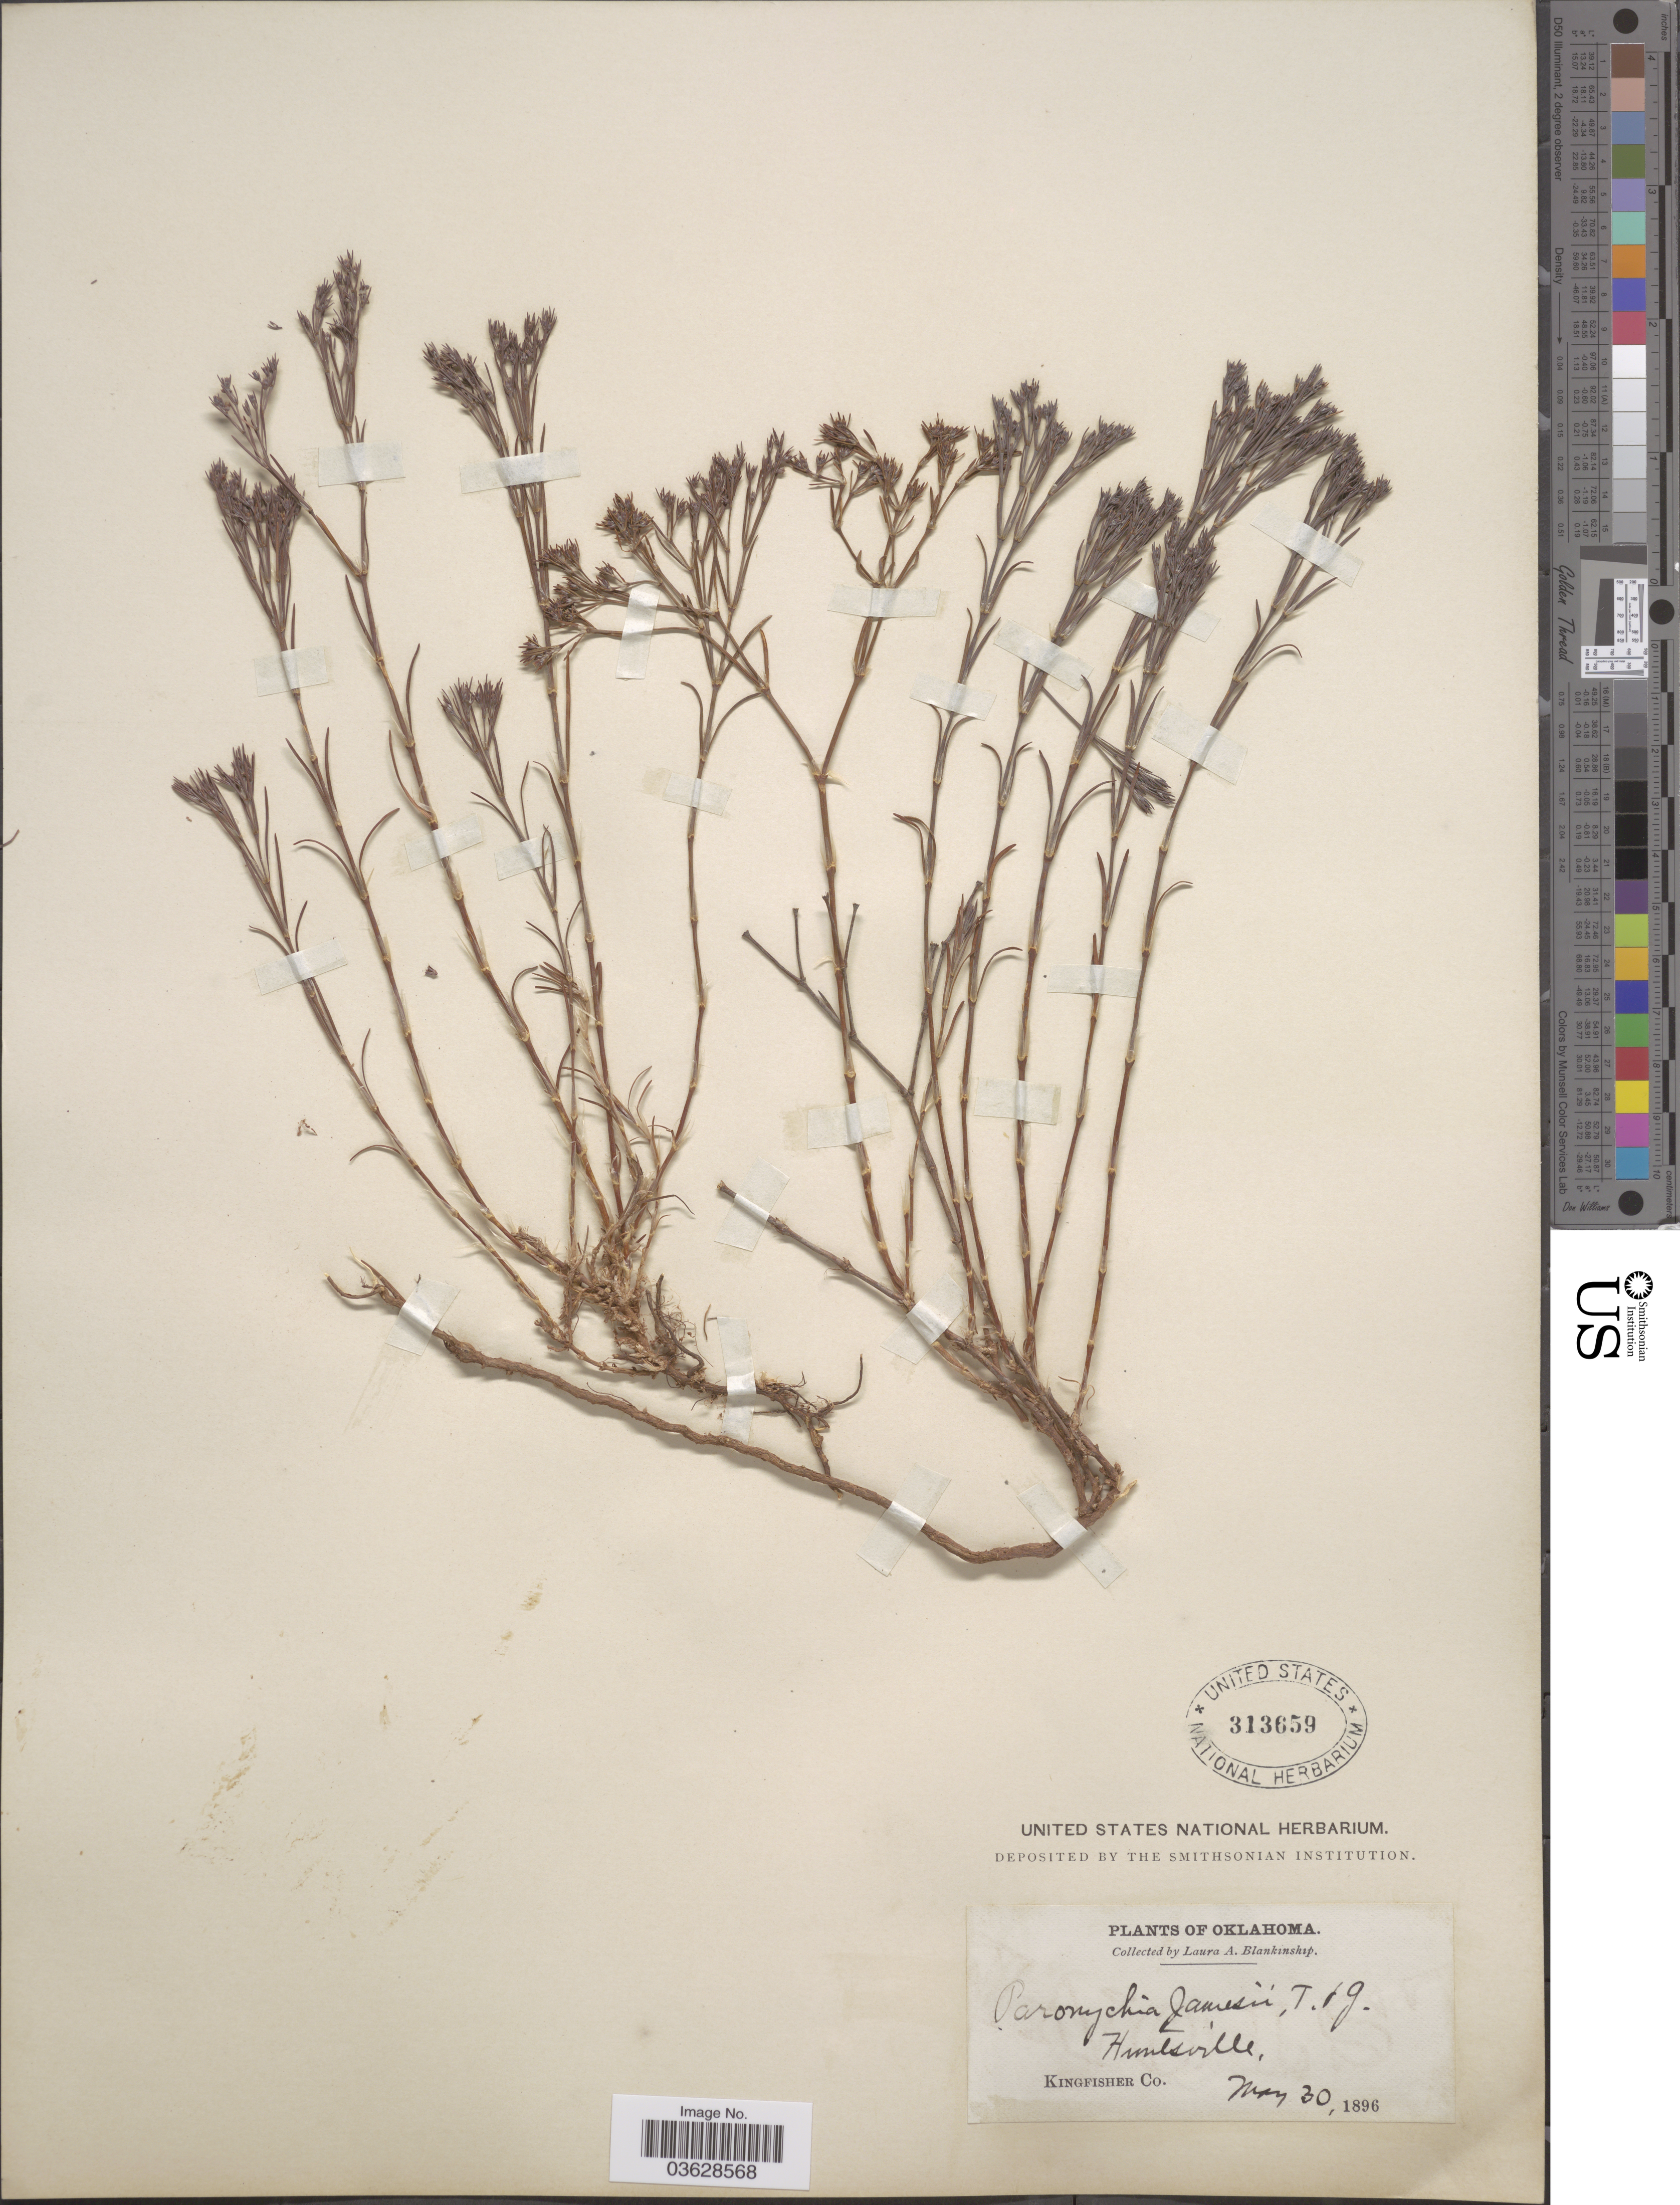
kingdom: Plantae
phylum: Tracheophyta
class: Magnoliopsida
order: Caryophyllales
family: Caryophyllaceae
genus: Paronychia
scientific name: Paronychia jamesii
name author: Torr. & A. Gray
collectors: L. A. Blankinship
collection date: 1896-05-30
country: United States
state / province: Oklahoma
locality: Huntsville. Kingfisher Co.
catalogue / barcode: US 313659